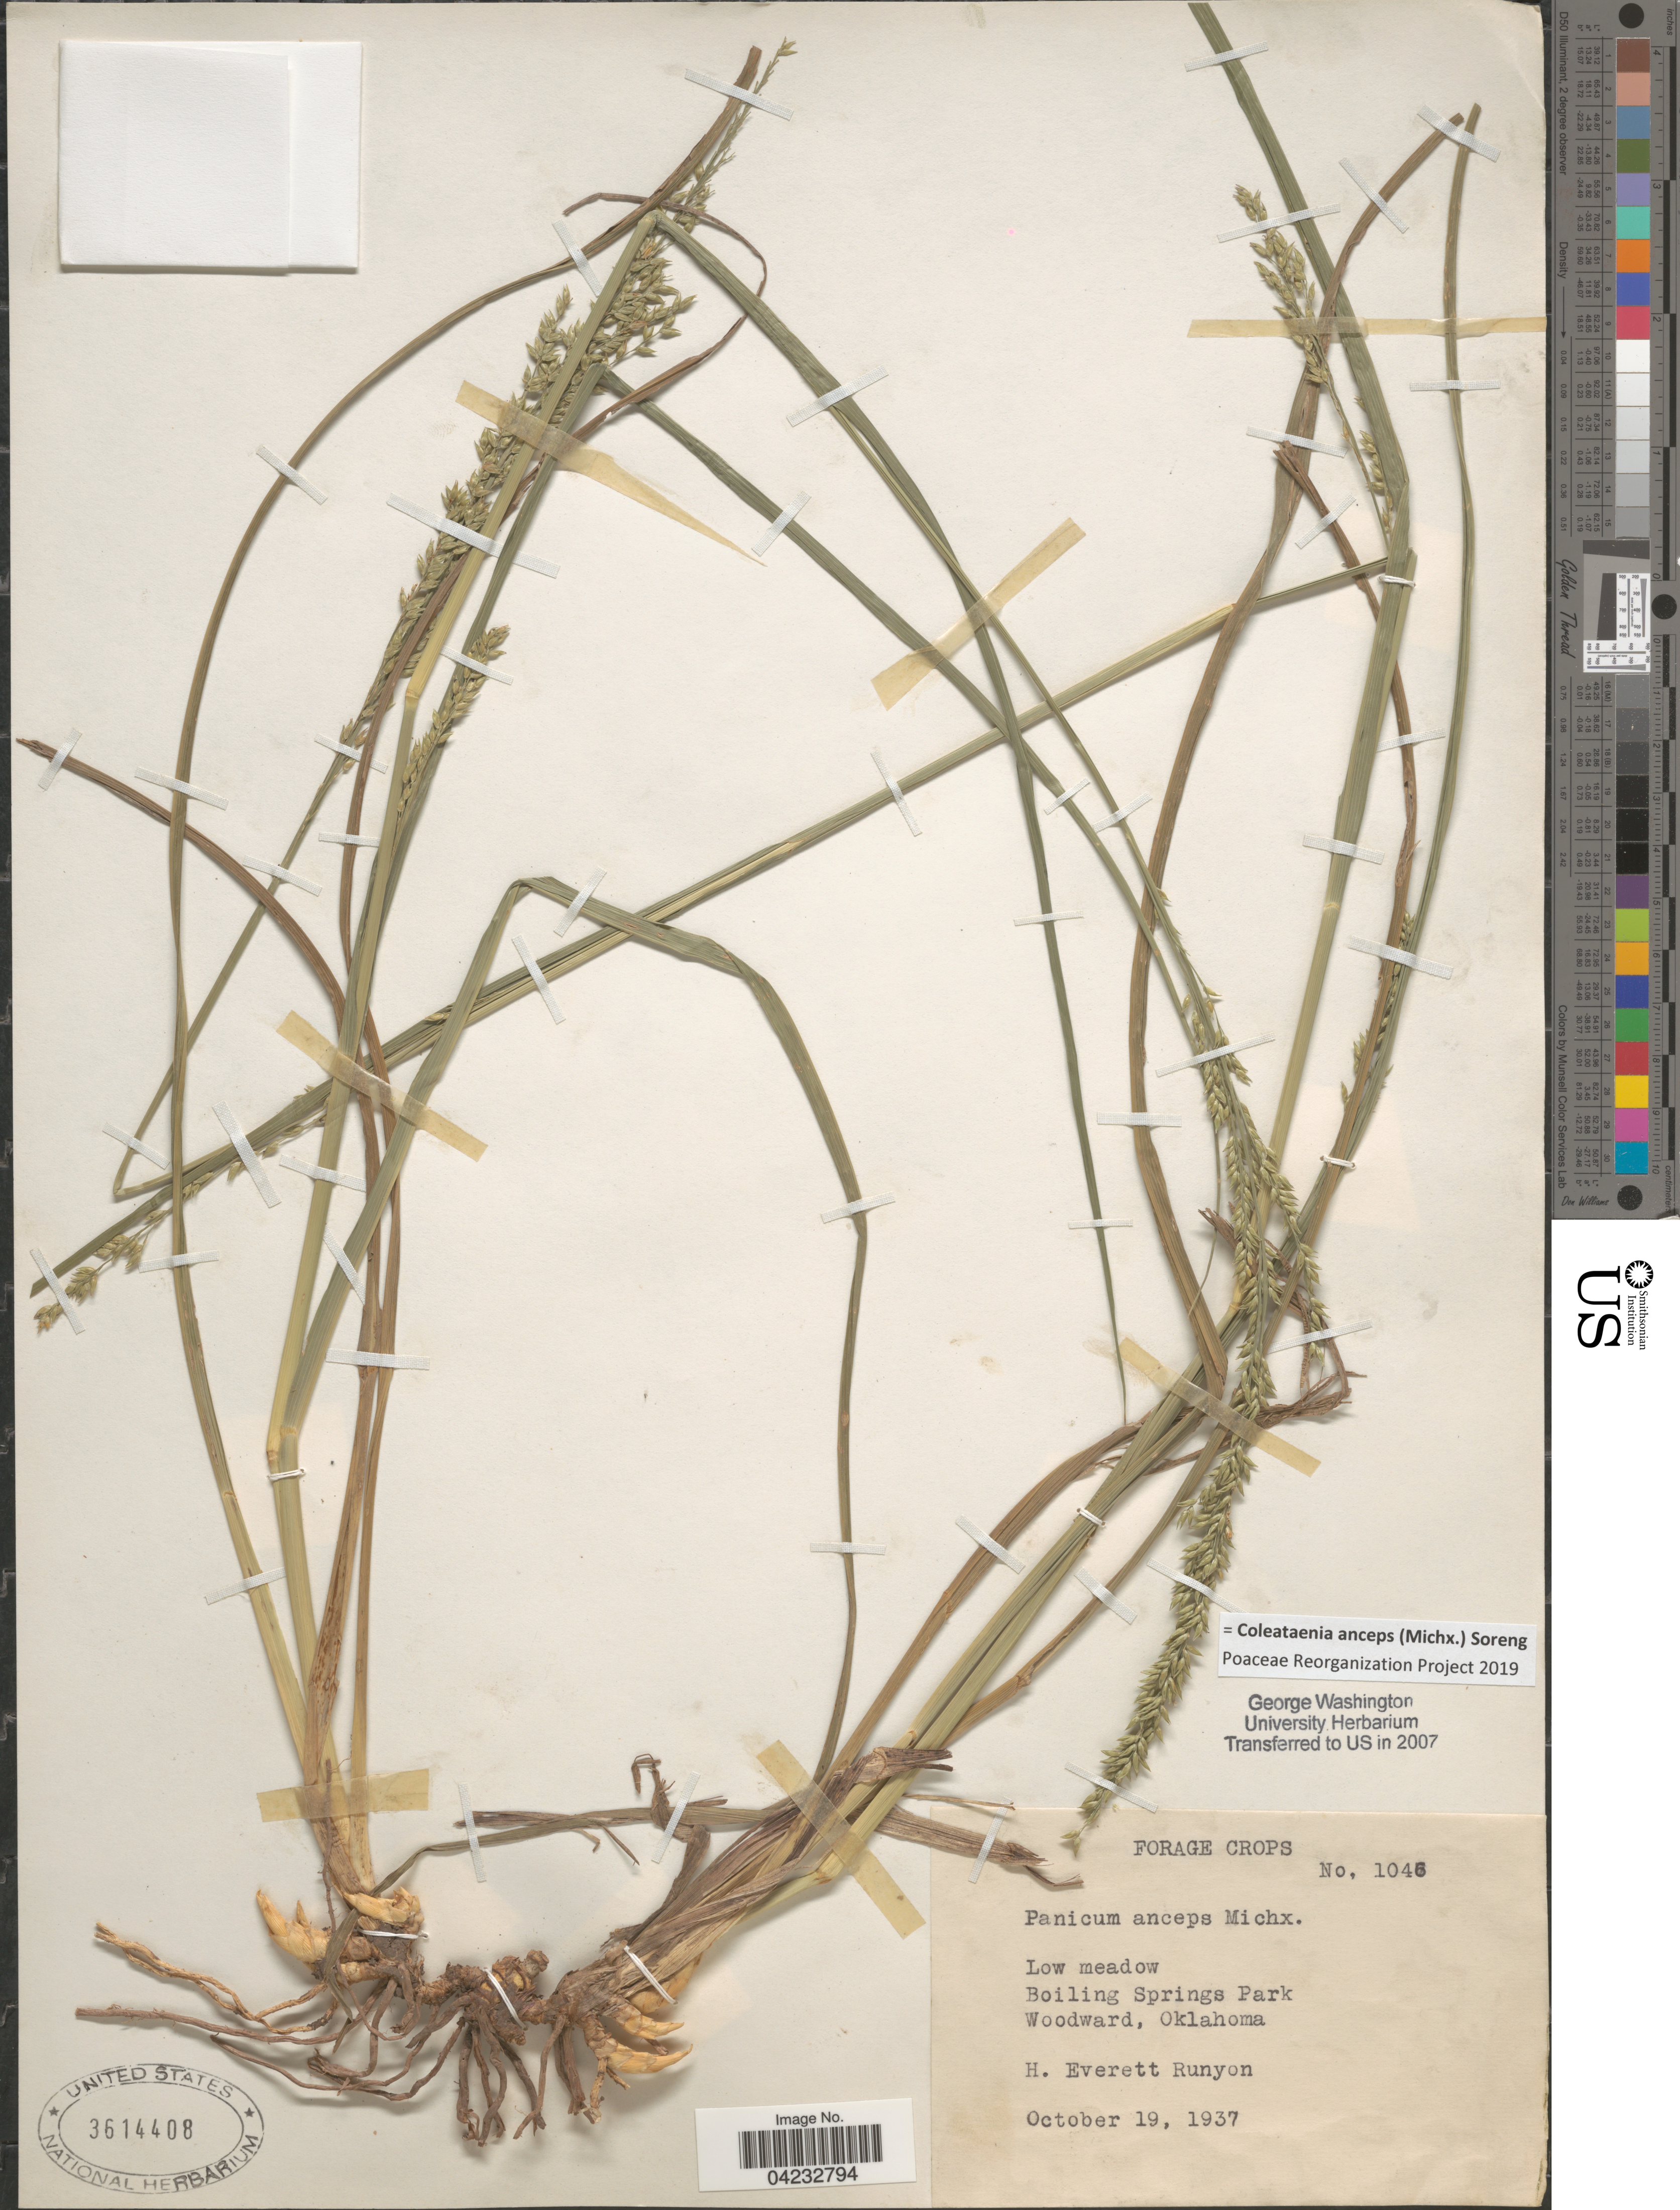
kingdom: Plantae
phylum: Tracheophyta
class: Liliopsida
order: Poales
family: Poaceae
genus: Coleataenia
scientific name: Coleataenia anceps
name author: (Michx.) Soreng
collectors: H. E. Runyon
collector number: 1046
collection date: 1937-10-19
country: United States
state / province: Oklahoma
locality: Low meadow. Boiling Springs Park. Woodward.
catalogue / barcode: US 3614408